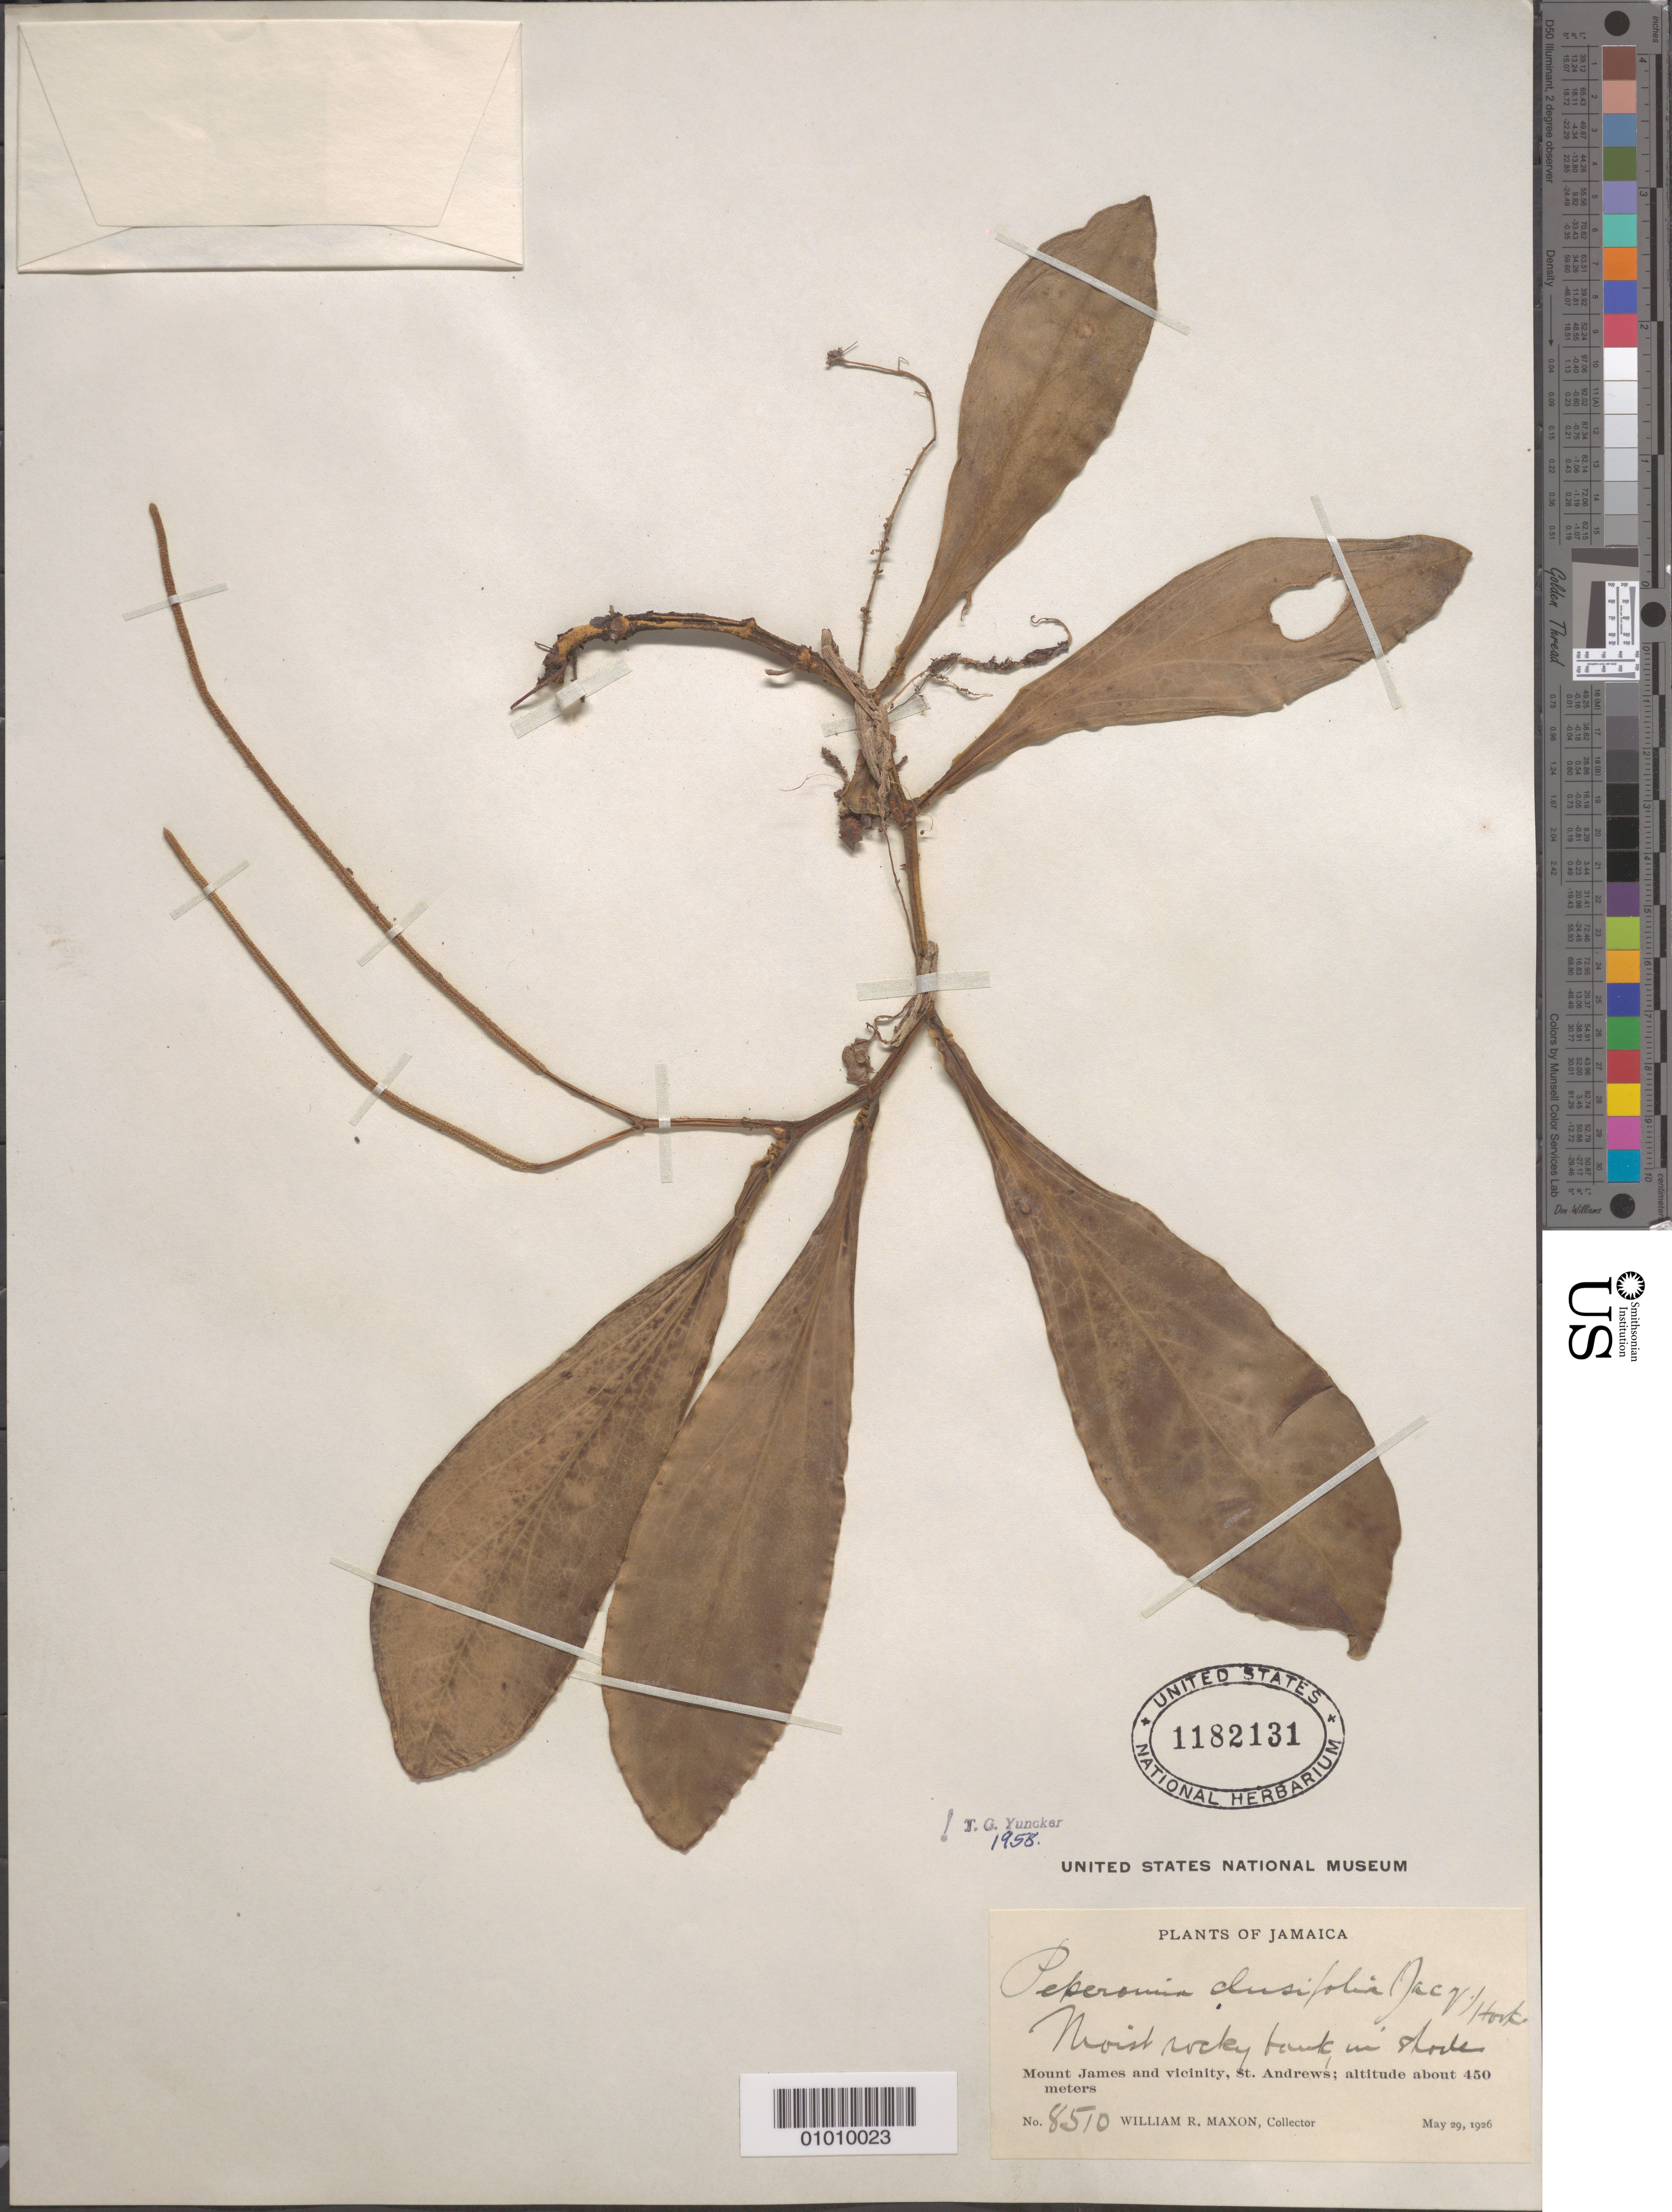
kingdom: Plantae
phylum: Tracheophyta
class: Magnoliopsida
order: Piperales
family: Piperaceae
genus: Peperomia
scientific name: Peperomia clusiifolia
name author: (Jacq.) Hook.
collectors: W. R. Maxon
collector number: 8570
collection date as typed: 29 May 1926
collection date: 1926-05-29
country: Jamaica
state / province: Saint Andrew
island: Jamaica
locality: Moist rocky bank in shade. Mount James and vicinity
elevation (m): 450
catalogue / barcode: US 1182131